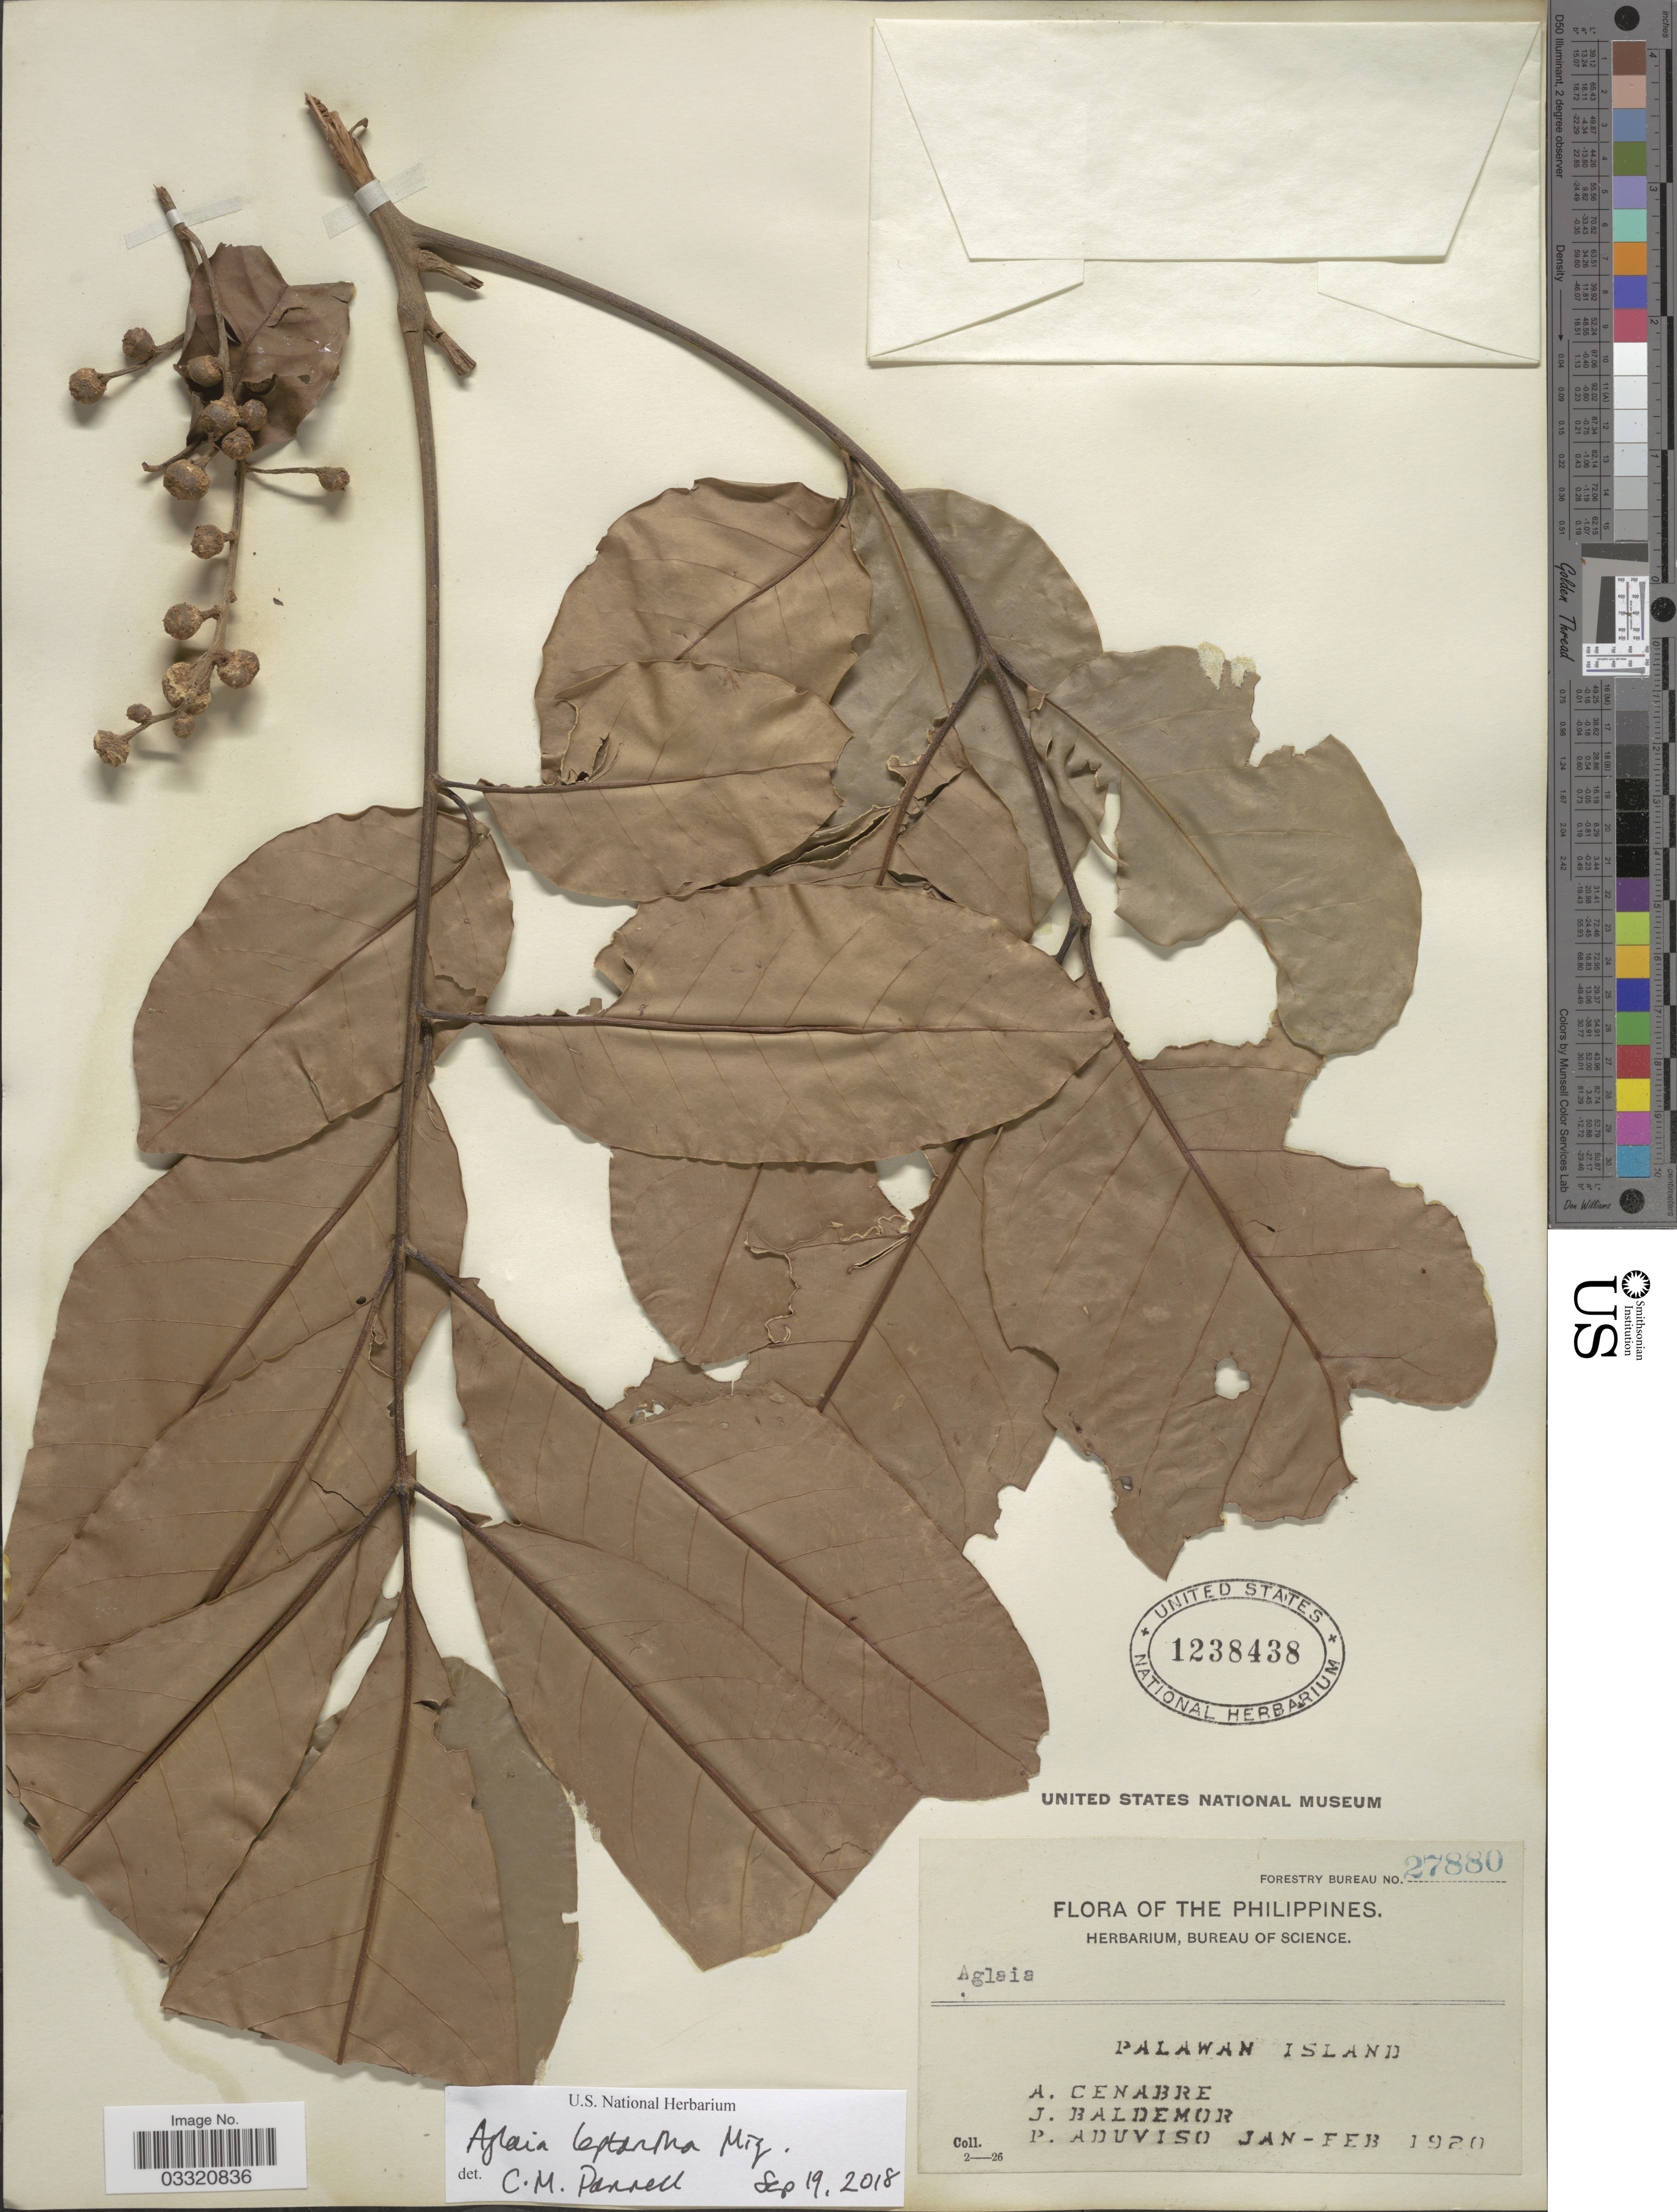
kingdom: Plantae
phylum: Tracheophyta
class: Magnoliopsida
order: Sapindales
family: Meliaceae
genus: Aglaia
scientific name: Aglaia leptantha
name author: Miq.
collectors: A. Cenabre, J. Baldemor & P. Aduviso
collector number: Forestry Bureau 27880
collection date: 1920-01/1920-02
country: Philippines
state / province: Mimaropa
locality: Palawan Island.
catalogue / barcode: US 1238438